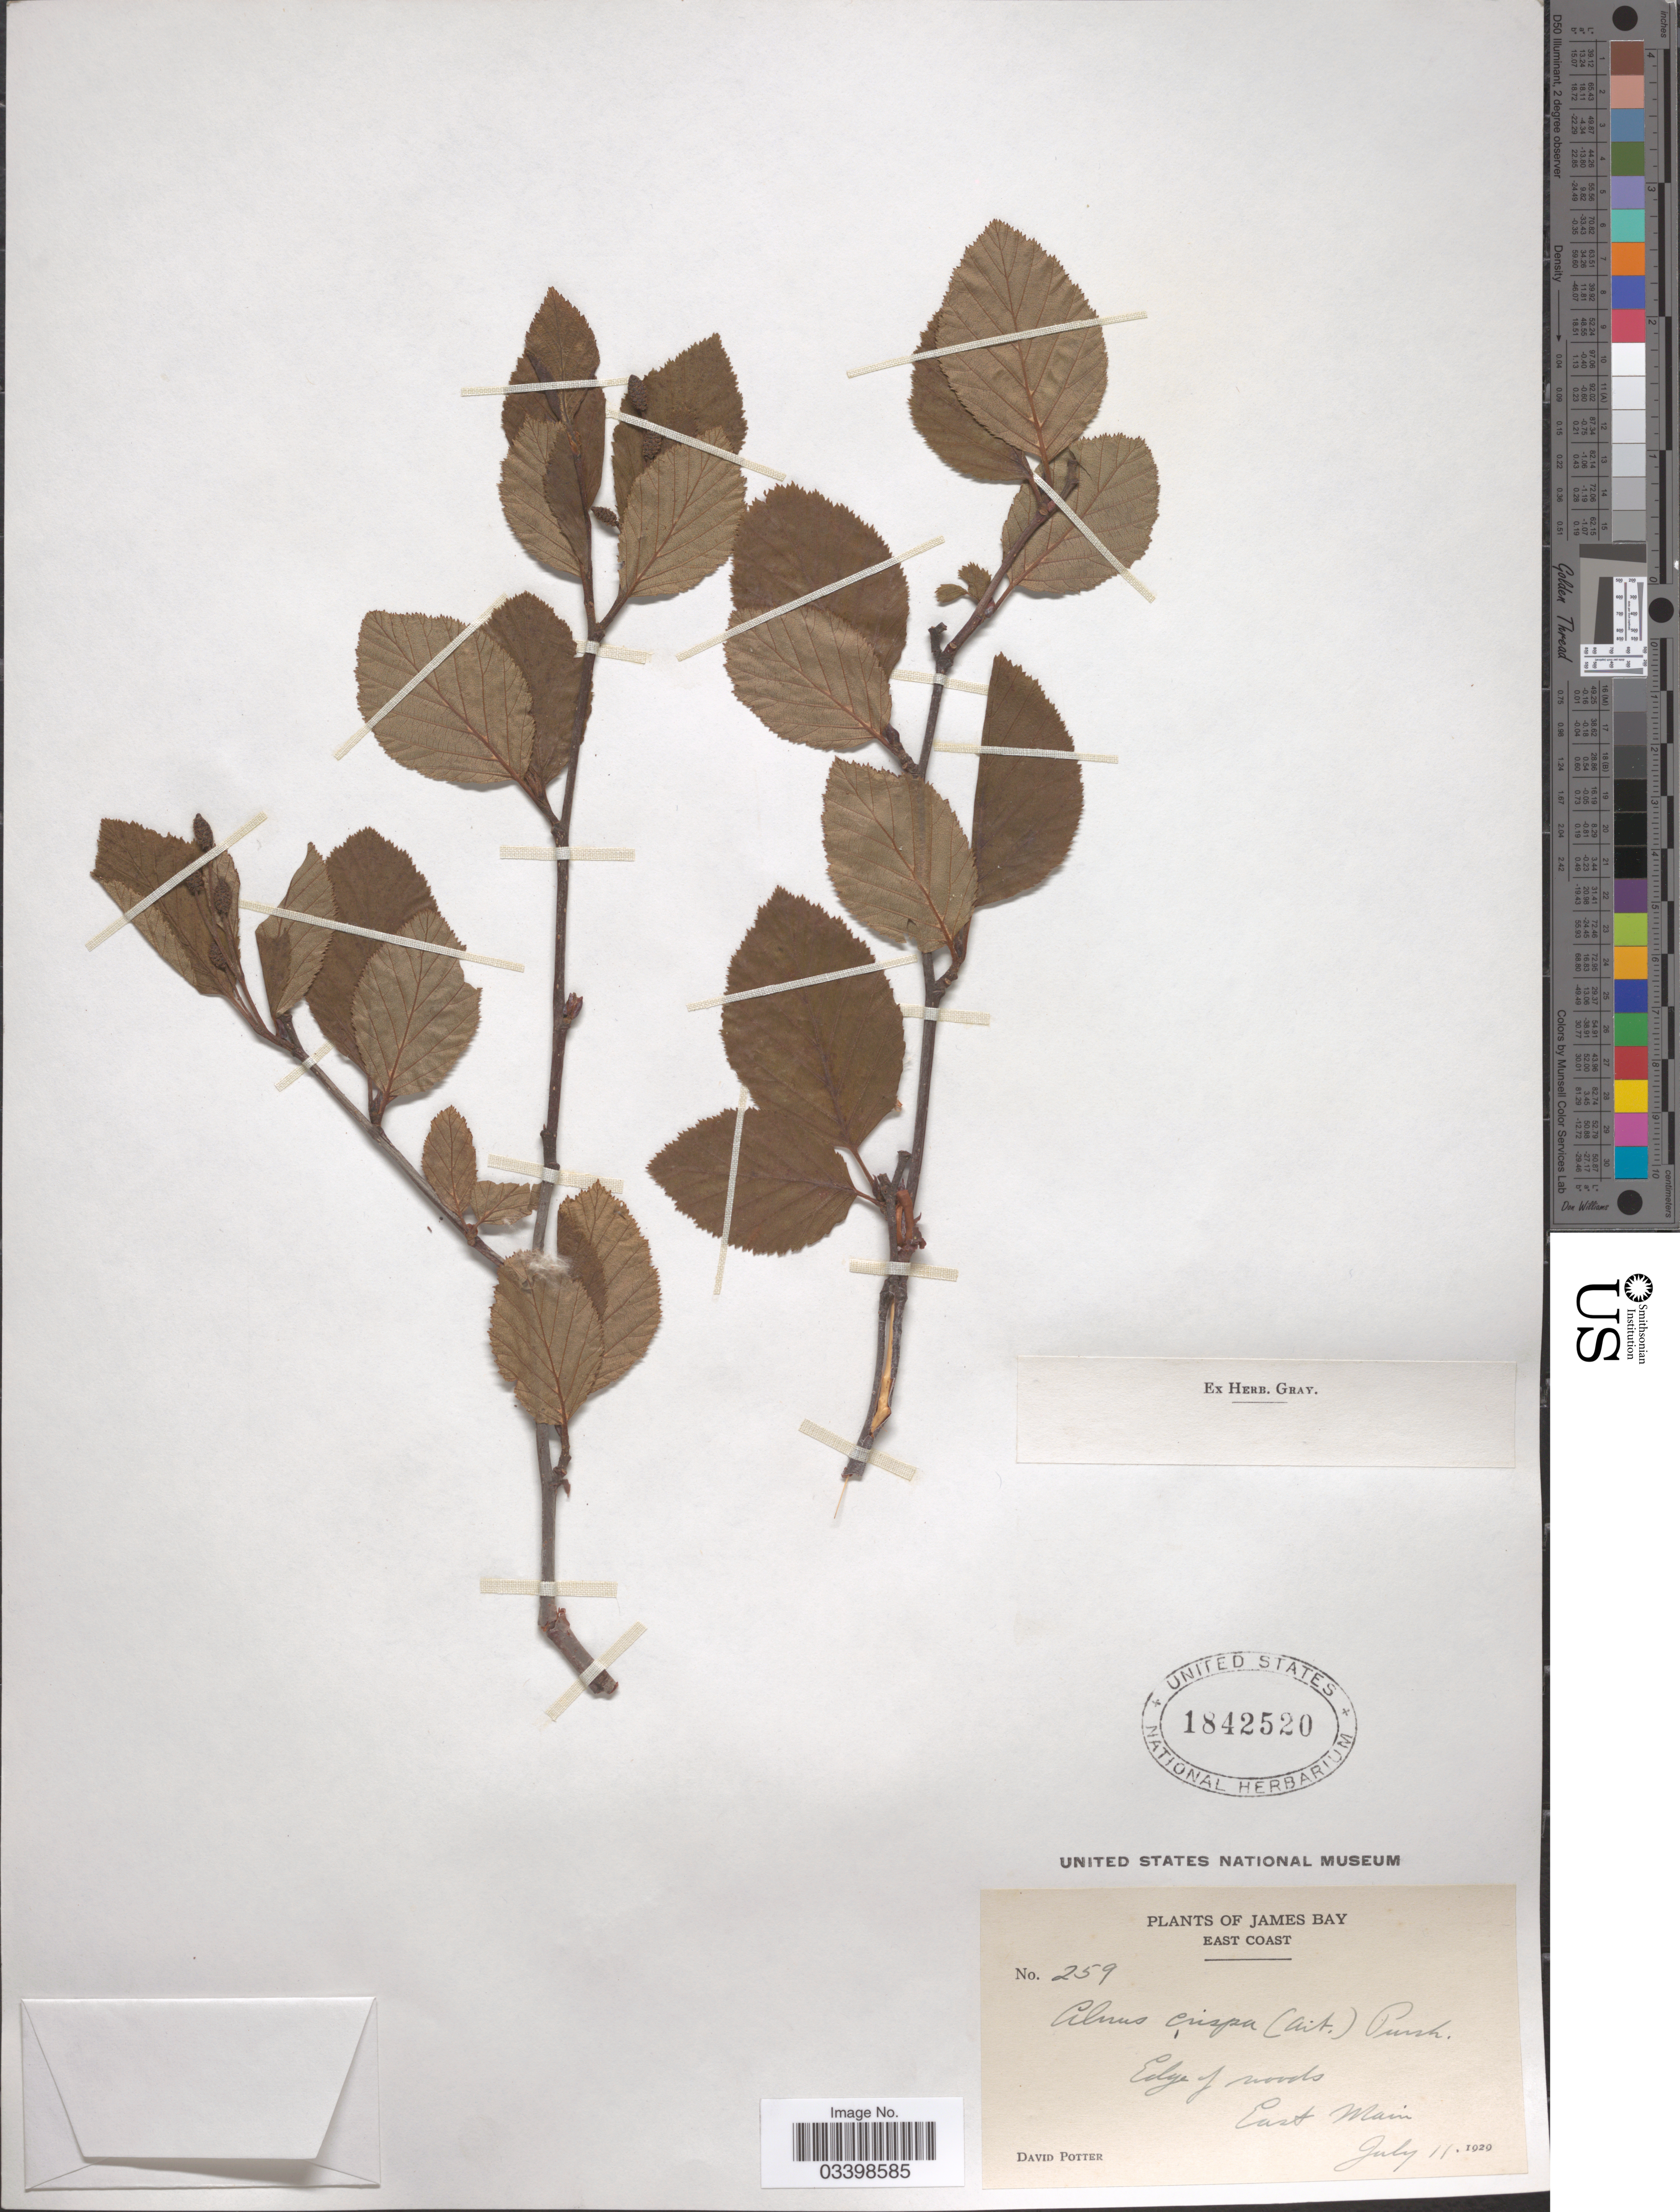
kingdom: Plantae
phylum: Tracheophyta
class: Magnoliopsida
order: Fagales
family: Betulaceae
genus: Alnus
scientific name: Alnus viridis subsp. crispa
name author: (Aiton) Turrill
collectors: D. Potter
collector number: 259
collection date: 1929-07-11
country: Canada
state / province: Ontario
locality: James Bay. East Coast. Edge of woods. East Main.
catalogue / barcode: US 1842520